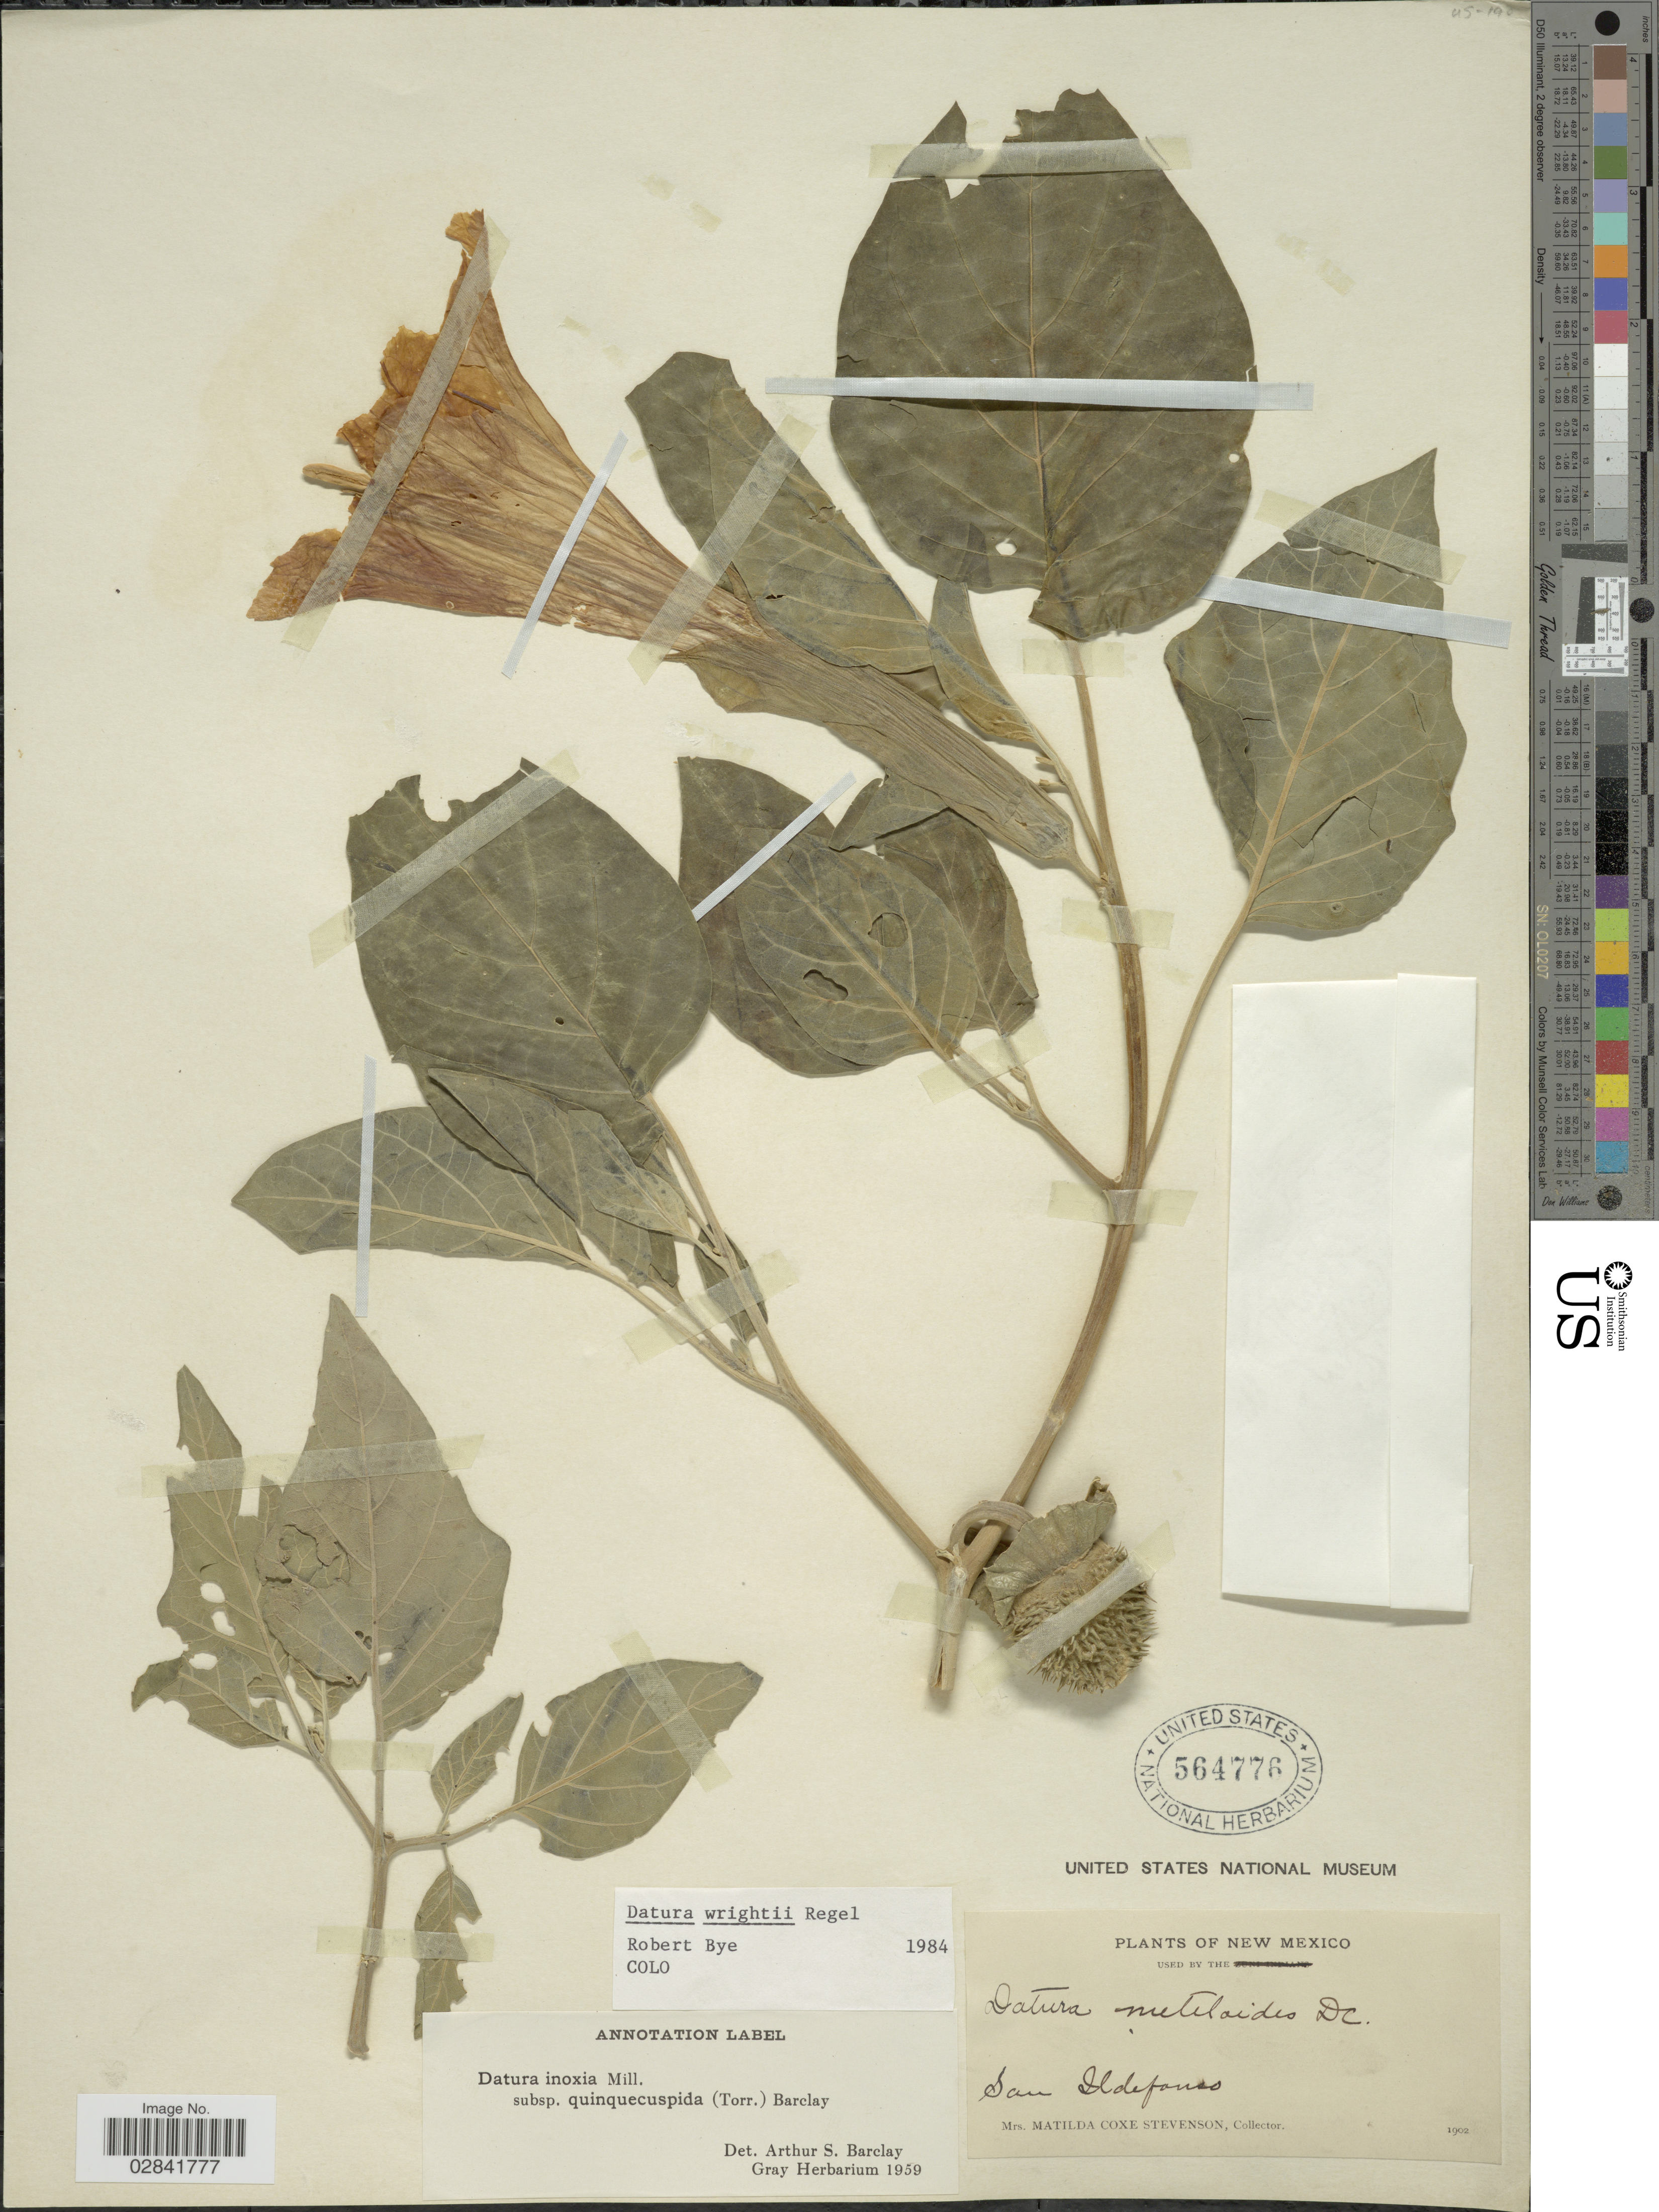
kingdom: Plantae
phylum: Tracheophyta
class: Magnoliopsida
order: Solanales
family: Solanaceae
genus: Datura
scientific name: Datura wrightii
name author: Regel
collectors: M. Stevenson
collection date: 1902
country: United States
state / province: New Mexico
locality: San Ildefanso.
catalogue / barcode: US 564776